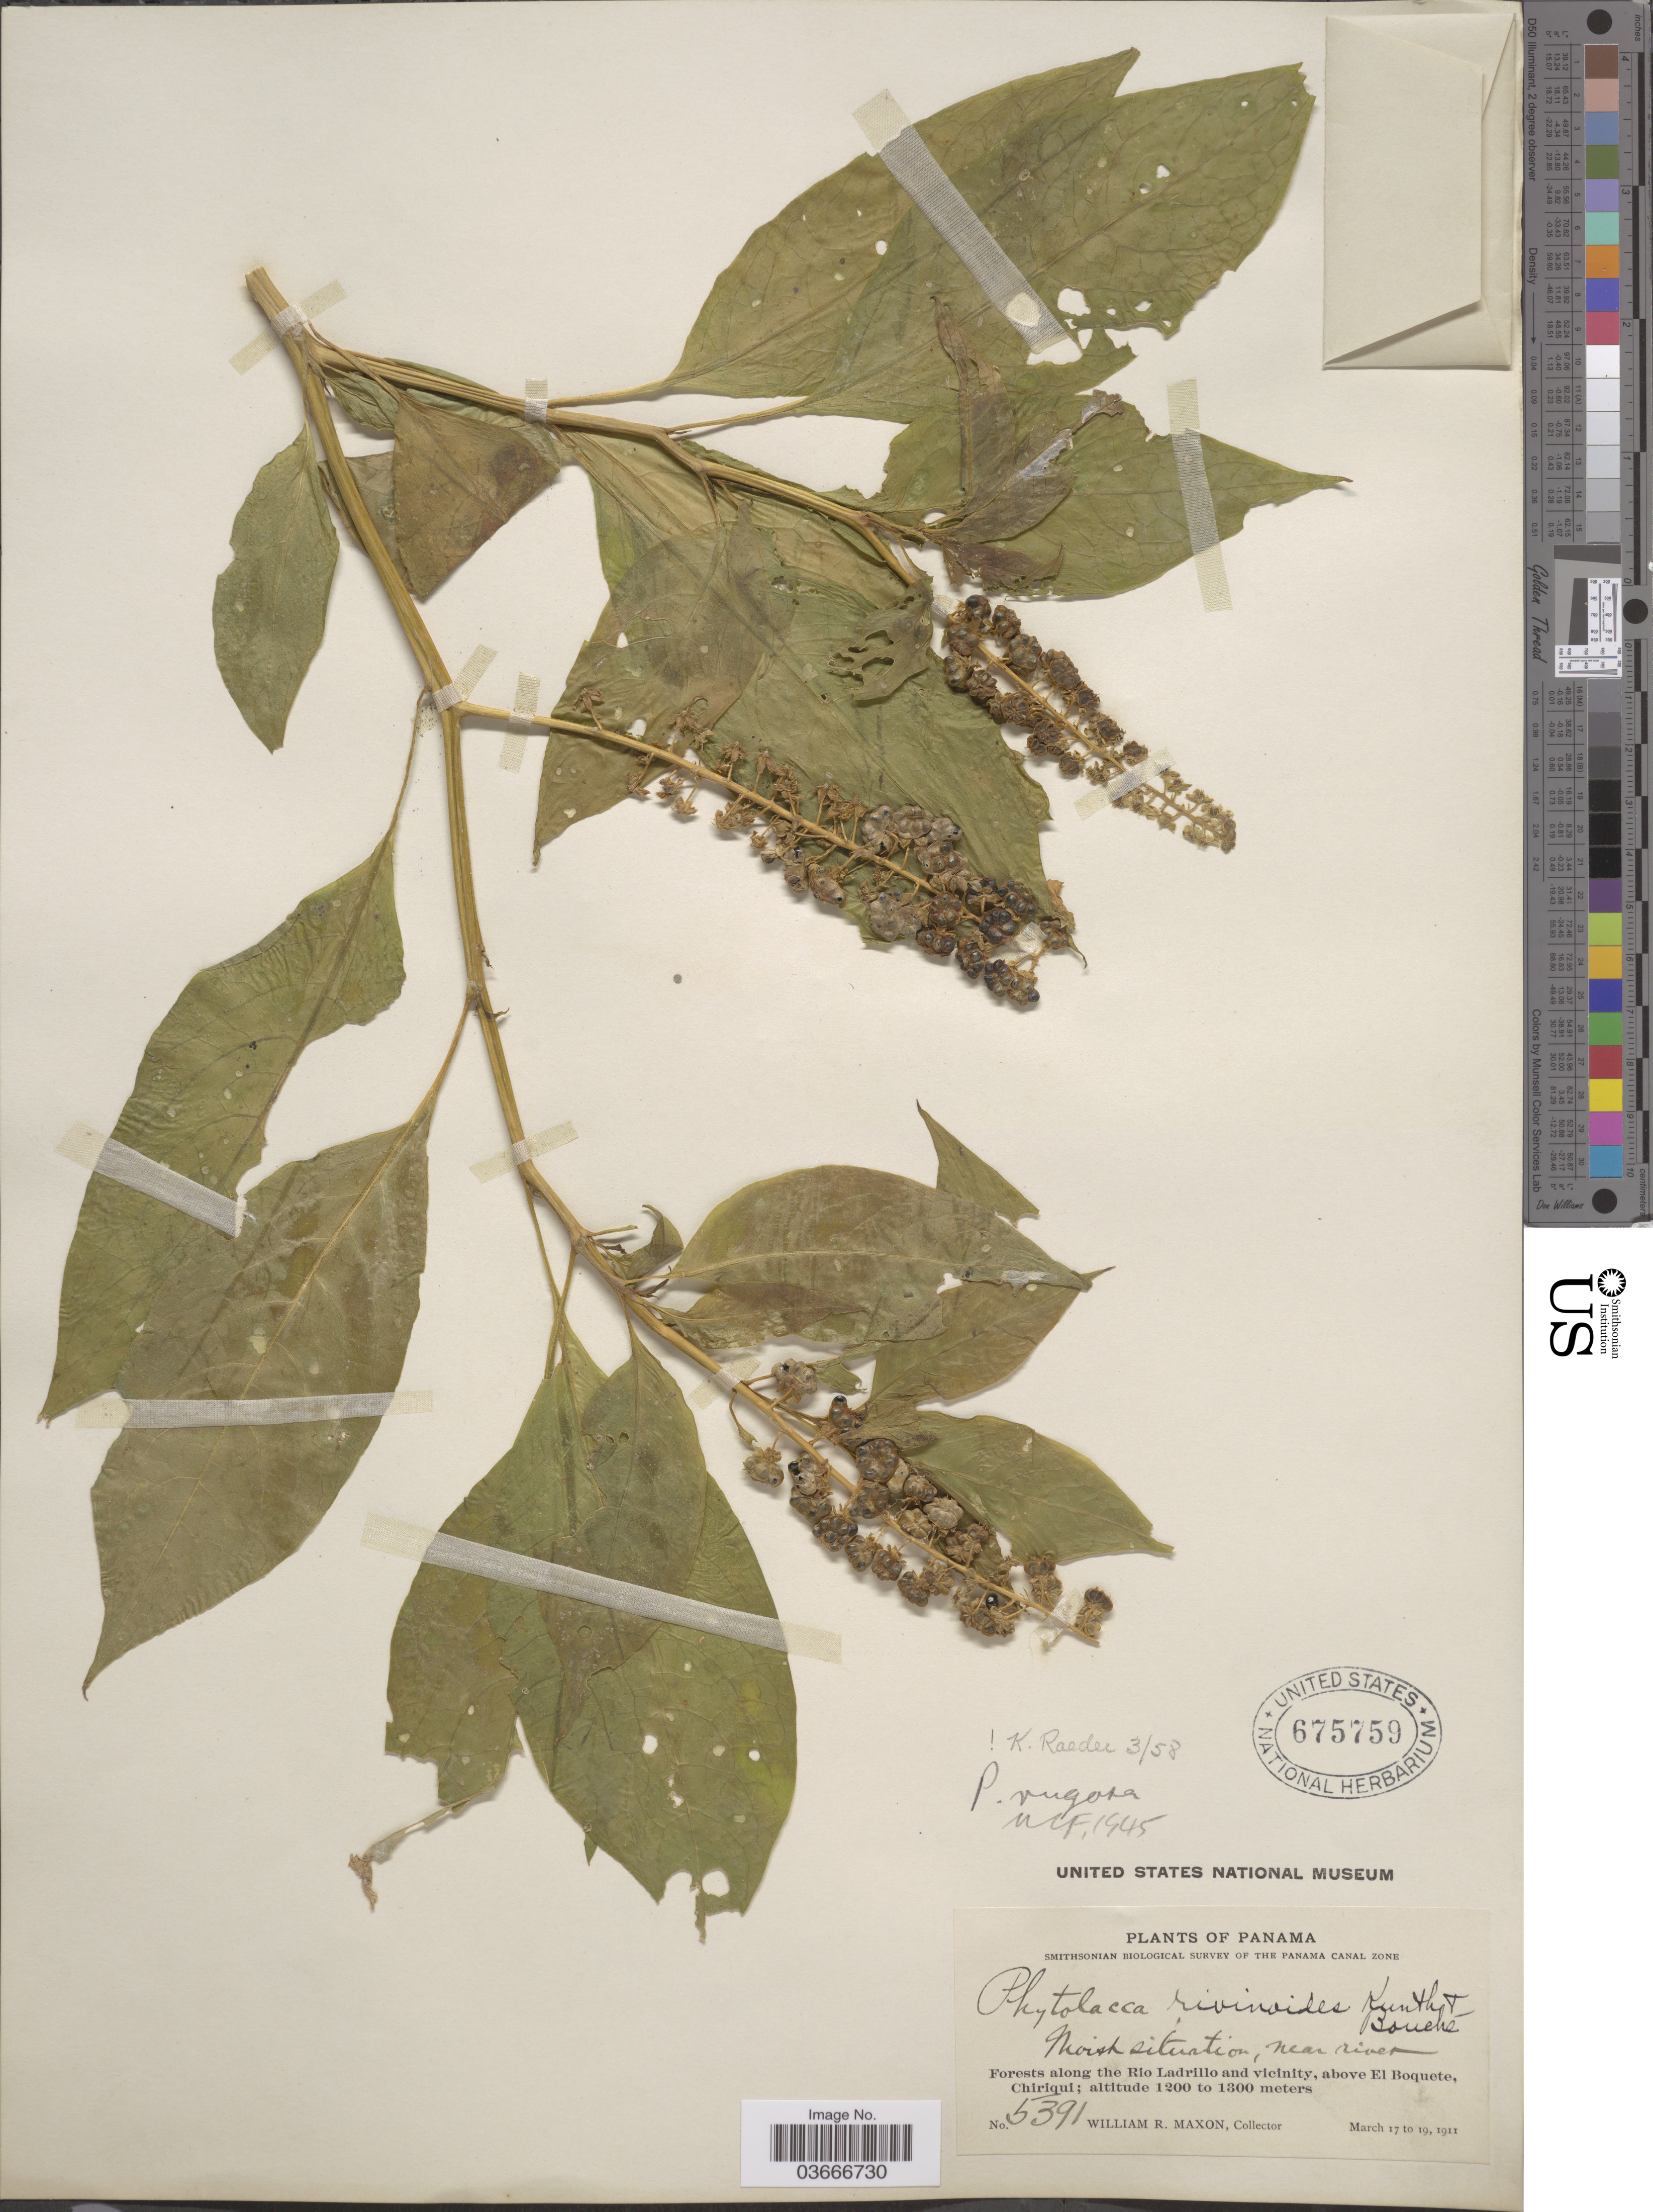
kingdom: Plantae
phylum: Tracheophyta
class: Magnoliopsida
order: Caryophyllales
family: Phytolaccaceae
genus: Phytolacca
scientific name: Phytolacca rugosa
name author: A. Braun & C.D. Bouché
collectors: W. R. Maxon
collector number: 5391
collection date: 1911-03-17/1911-03-19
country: Panama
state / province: Chiriqui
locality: Forests along the Rio Ladrillo and vicinity, above El Boquete.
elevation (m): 1200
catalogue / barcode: US 675759